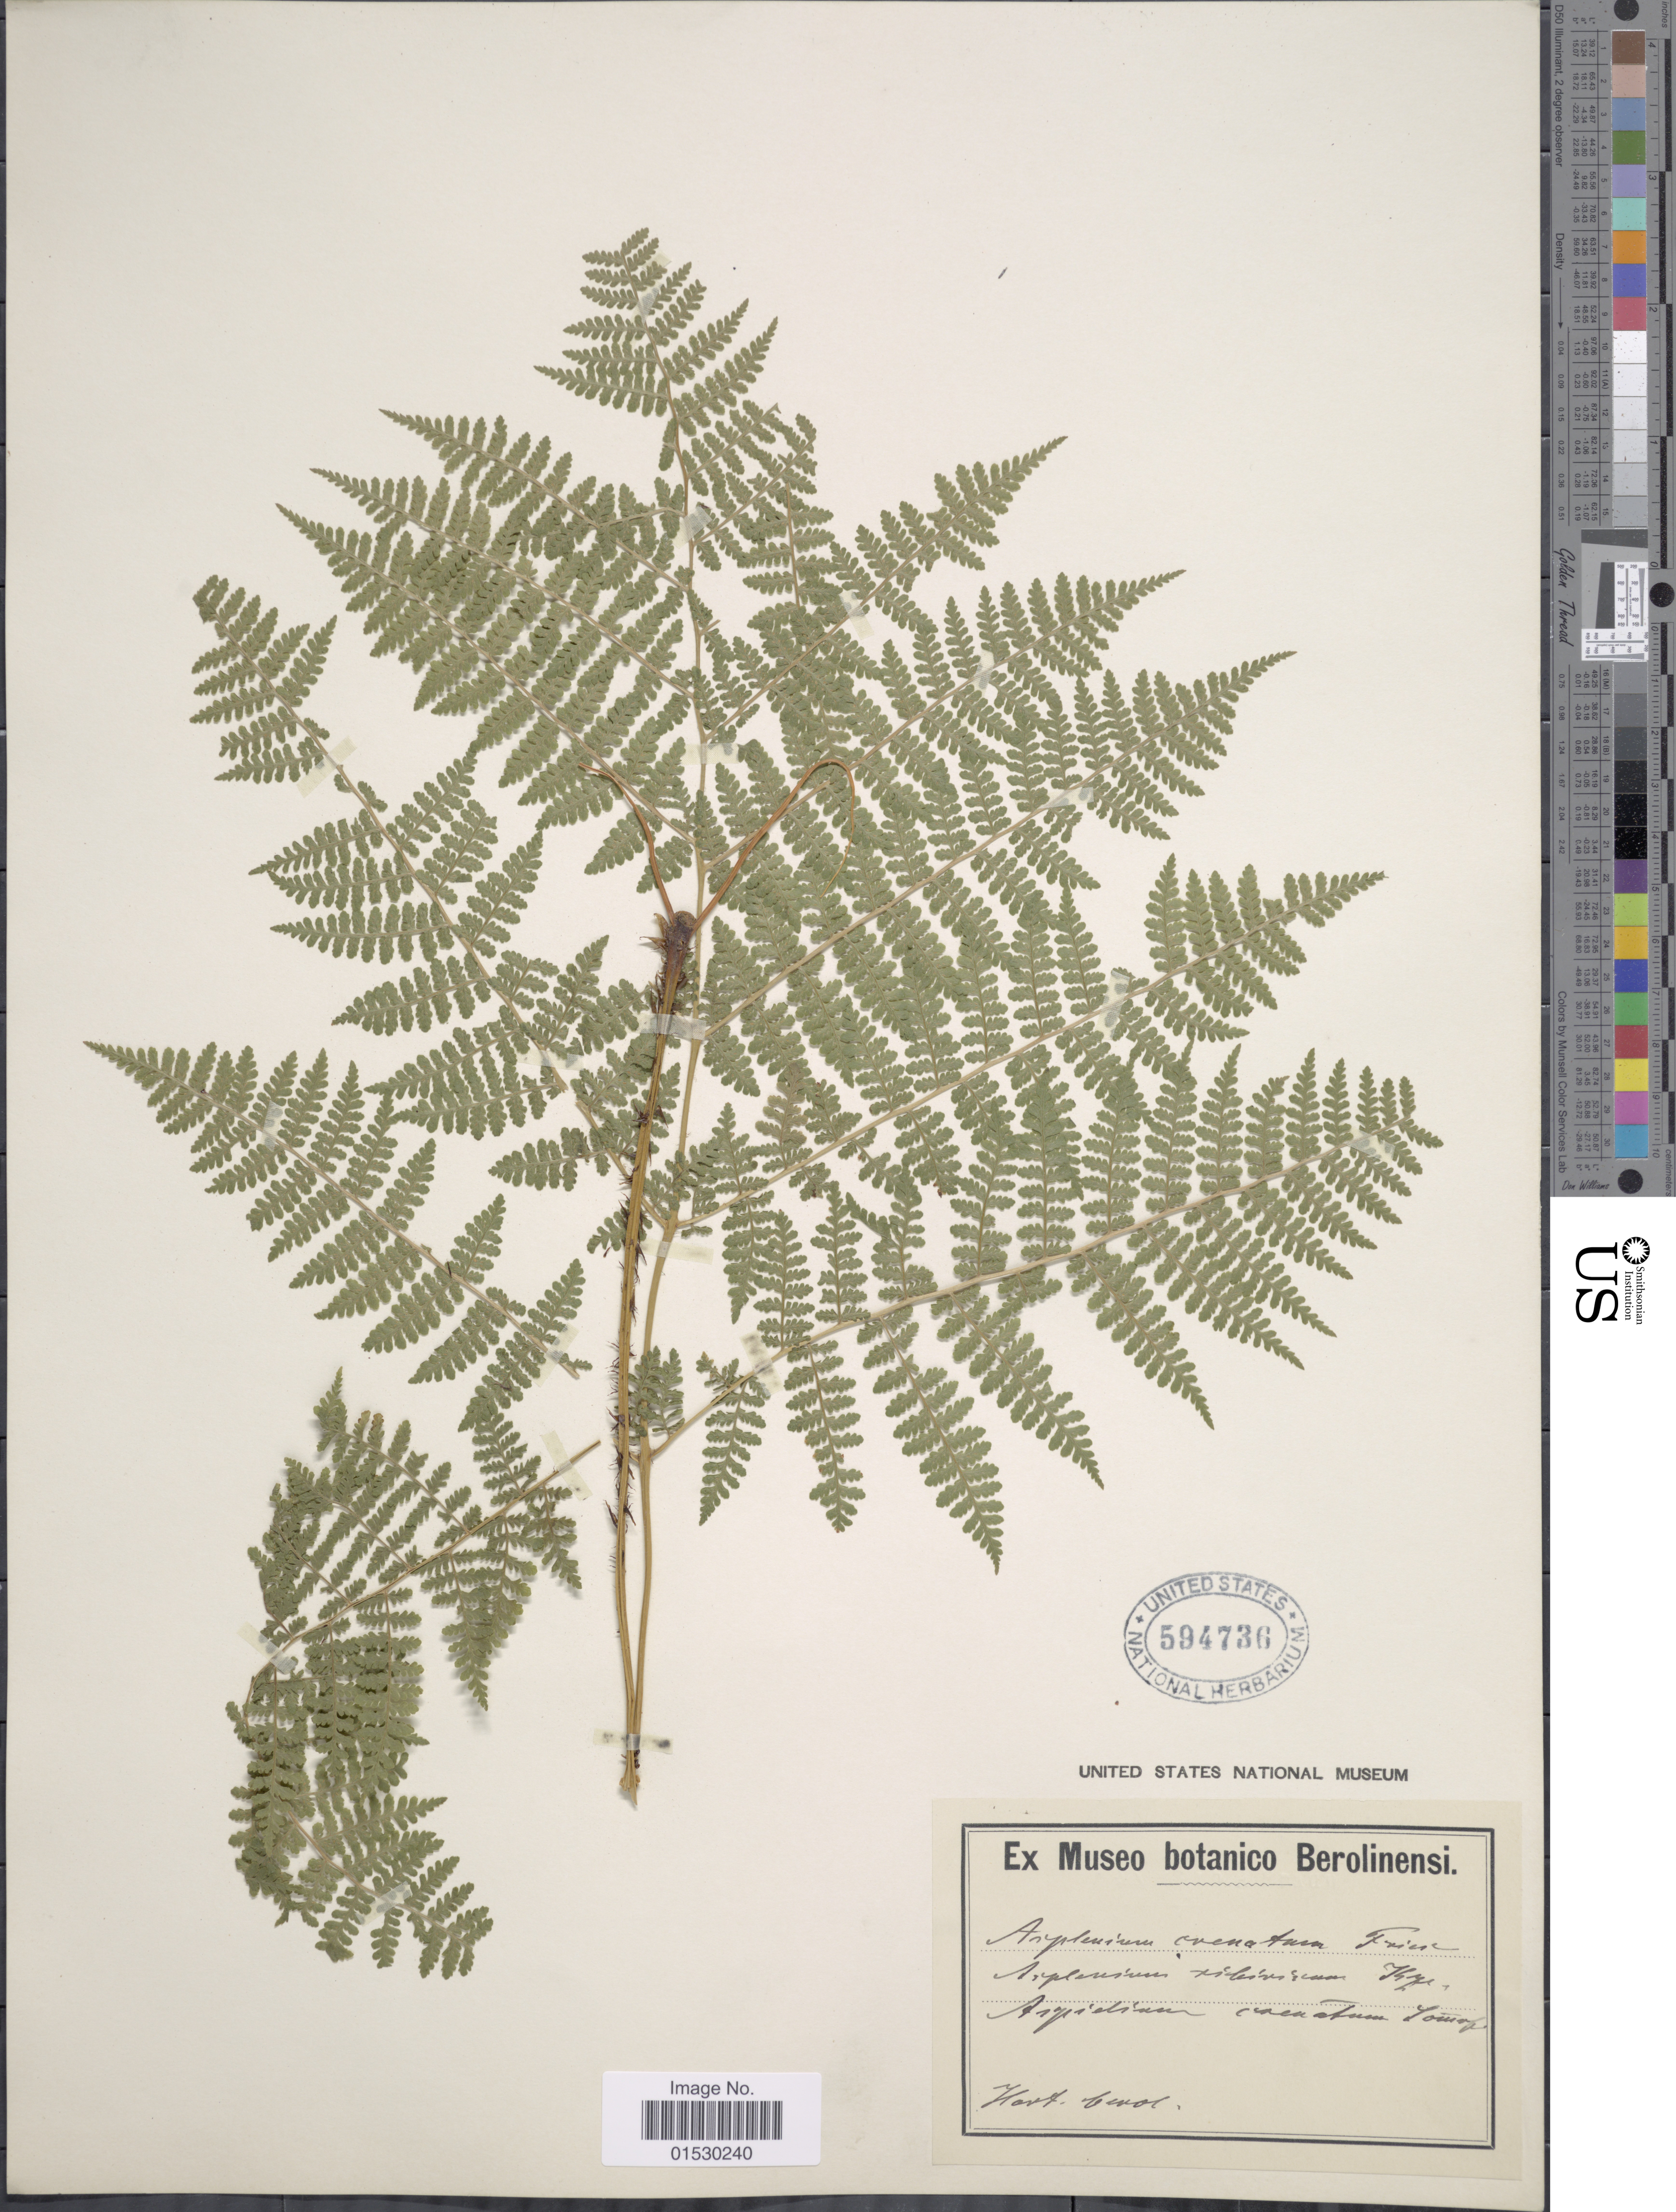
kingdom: Plantae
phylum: Tracheophyta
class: Polypodiopsida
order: Polypodiales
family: Athyriaceae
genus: Athyrium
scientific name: Athyrium distentifolilum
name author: Tausch ex Opiz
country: China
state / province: Jiangsu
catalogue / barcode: US 594736